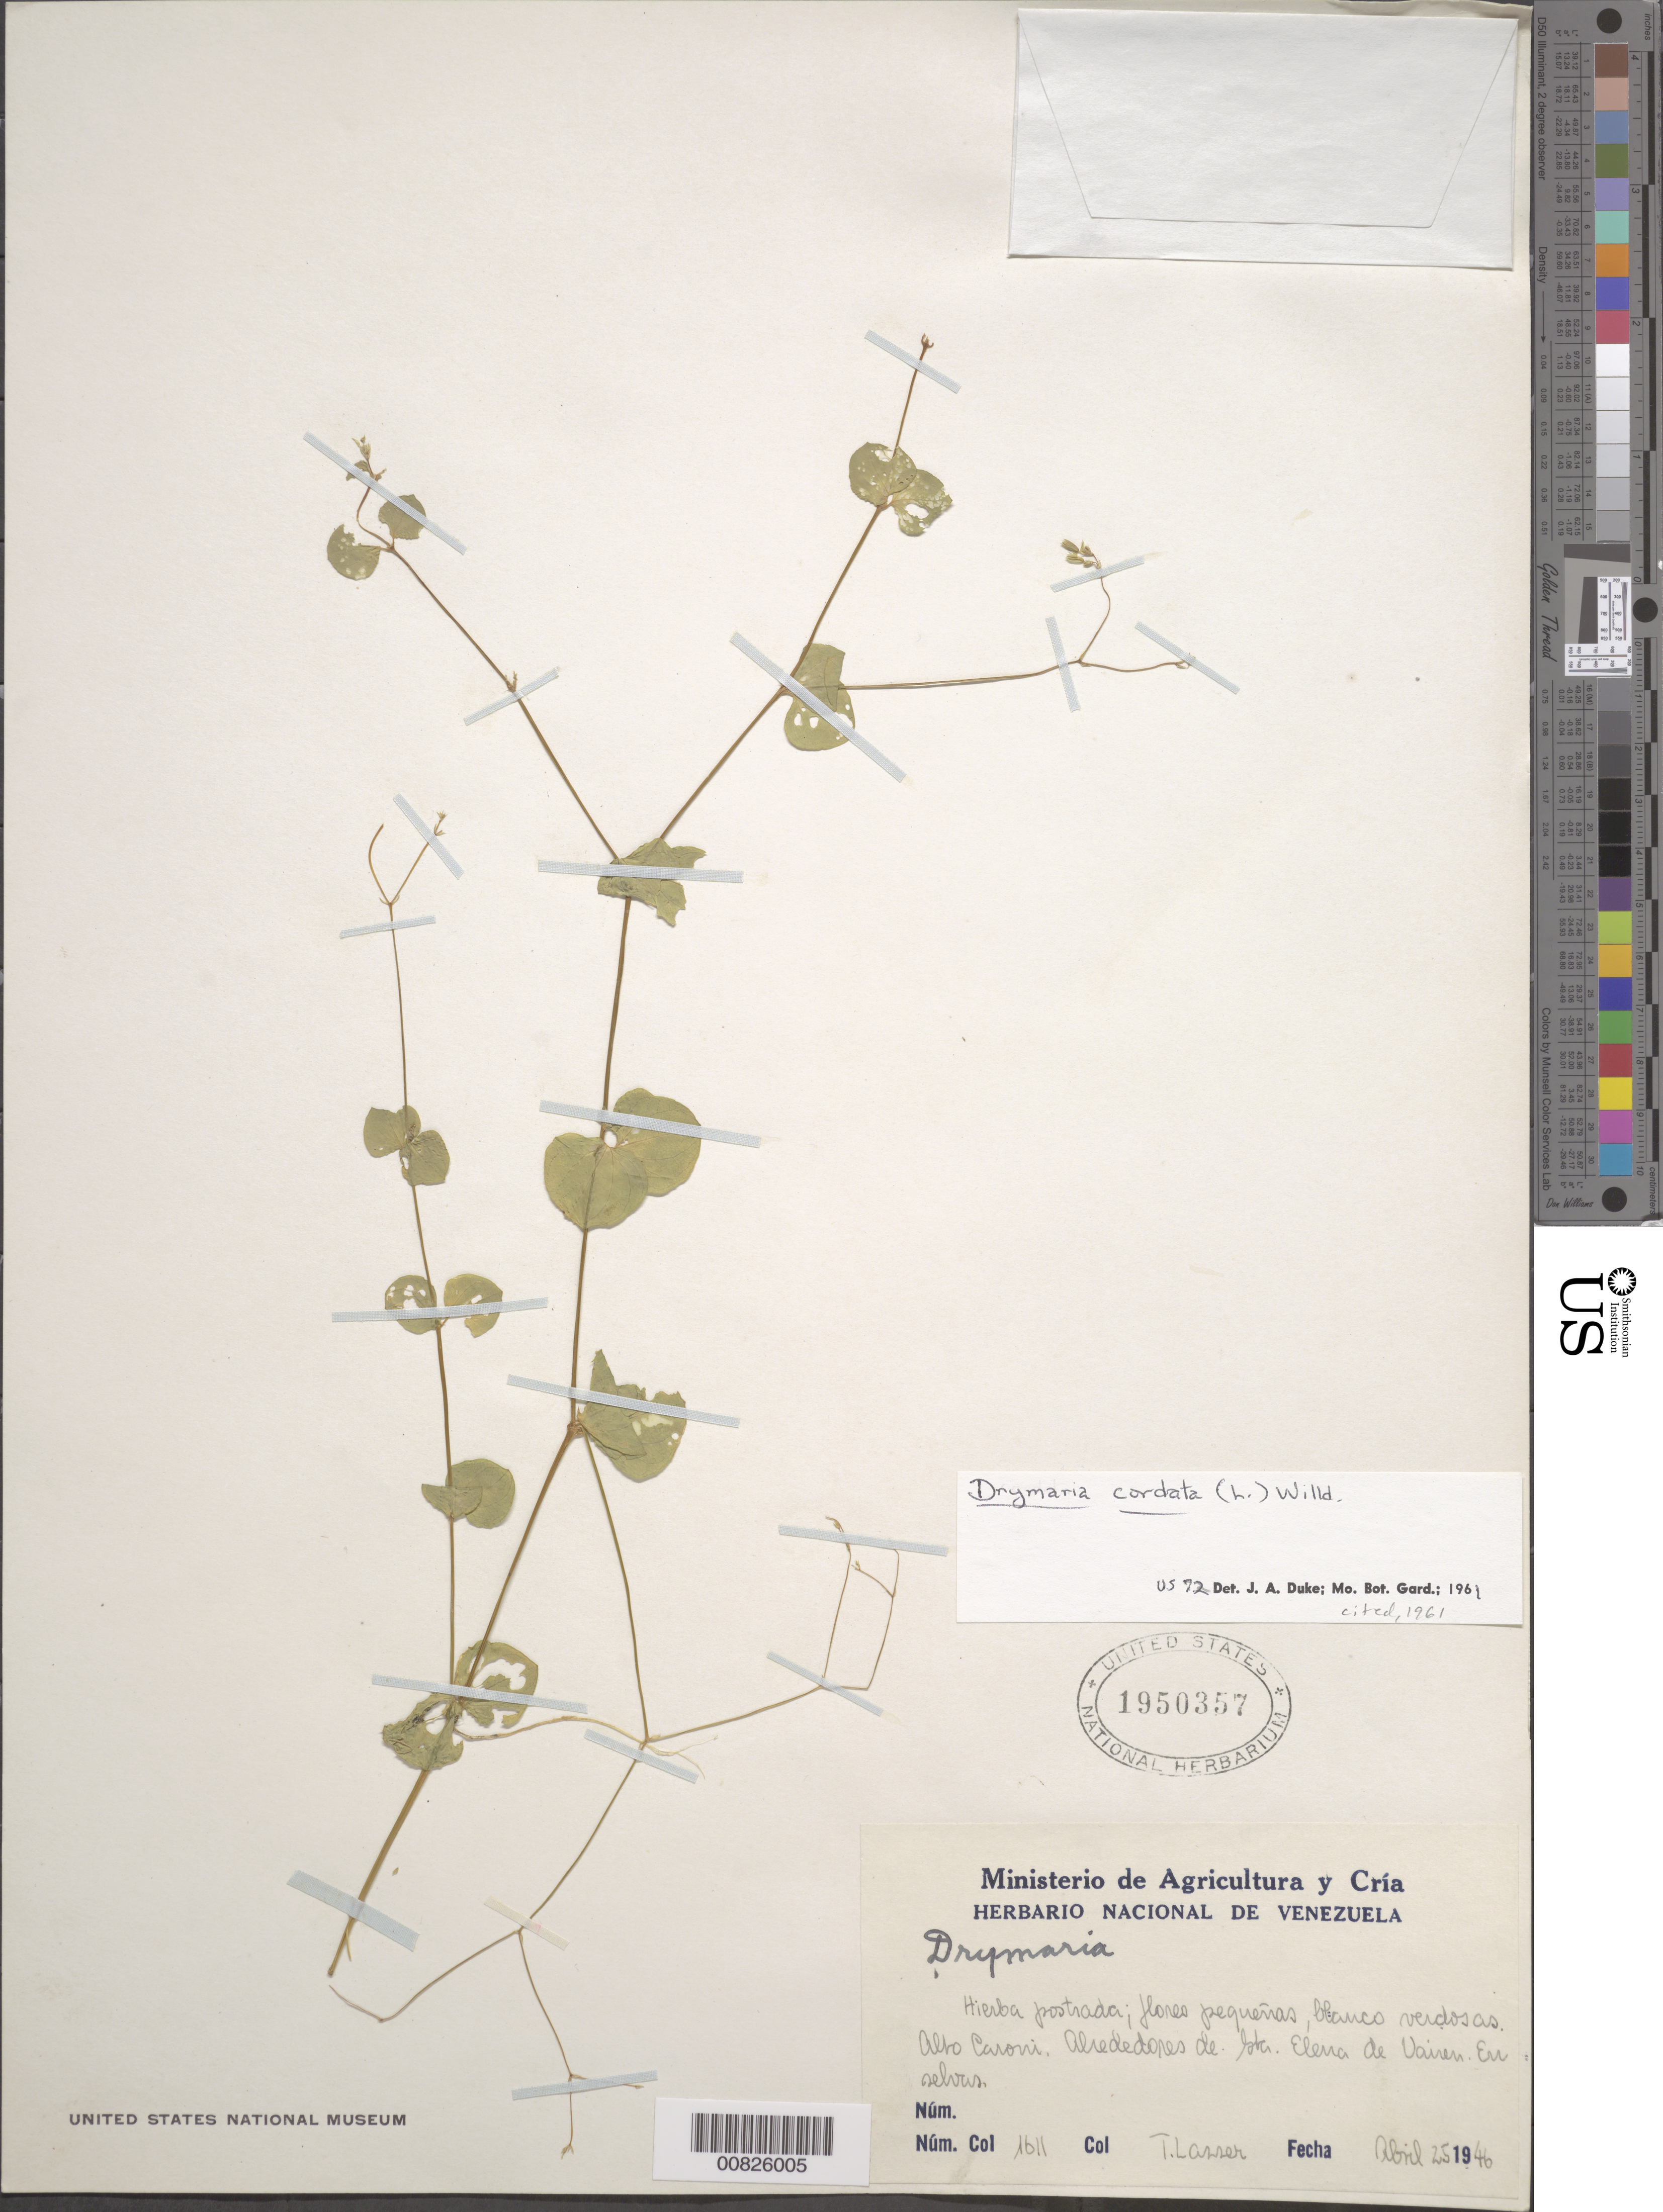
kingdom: Plantae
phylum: Tracheophyta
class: Magnoliopsida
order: Caryophyllales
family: Caryophyllaceae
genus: Drymaria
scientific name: Drymaria cordata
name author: (L.) Willd. ex Schult.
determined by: Duke, J. A.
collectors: T. Lasser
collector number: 1611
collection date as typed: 25-Apr-46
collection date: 1946-04-25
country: Venezuela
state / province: Bolívar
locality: Sta. Elena de Uairén, Alto Caroní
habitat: Selvas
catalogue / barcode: US 1950357